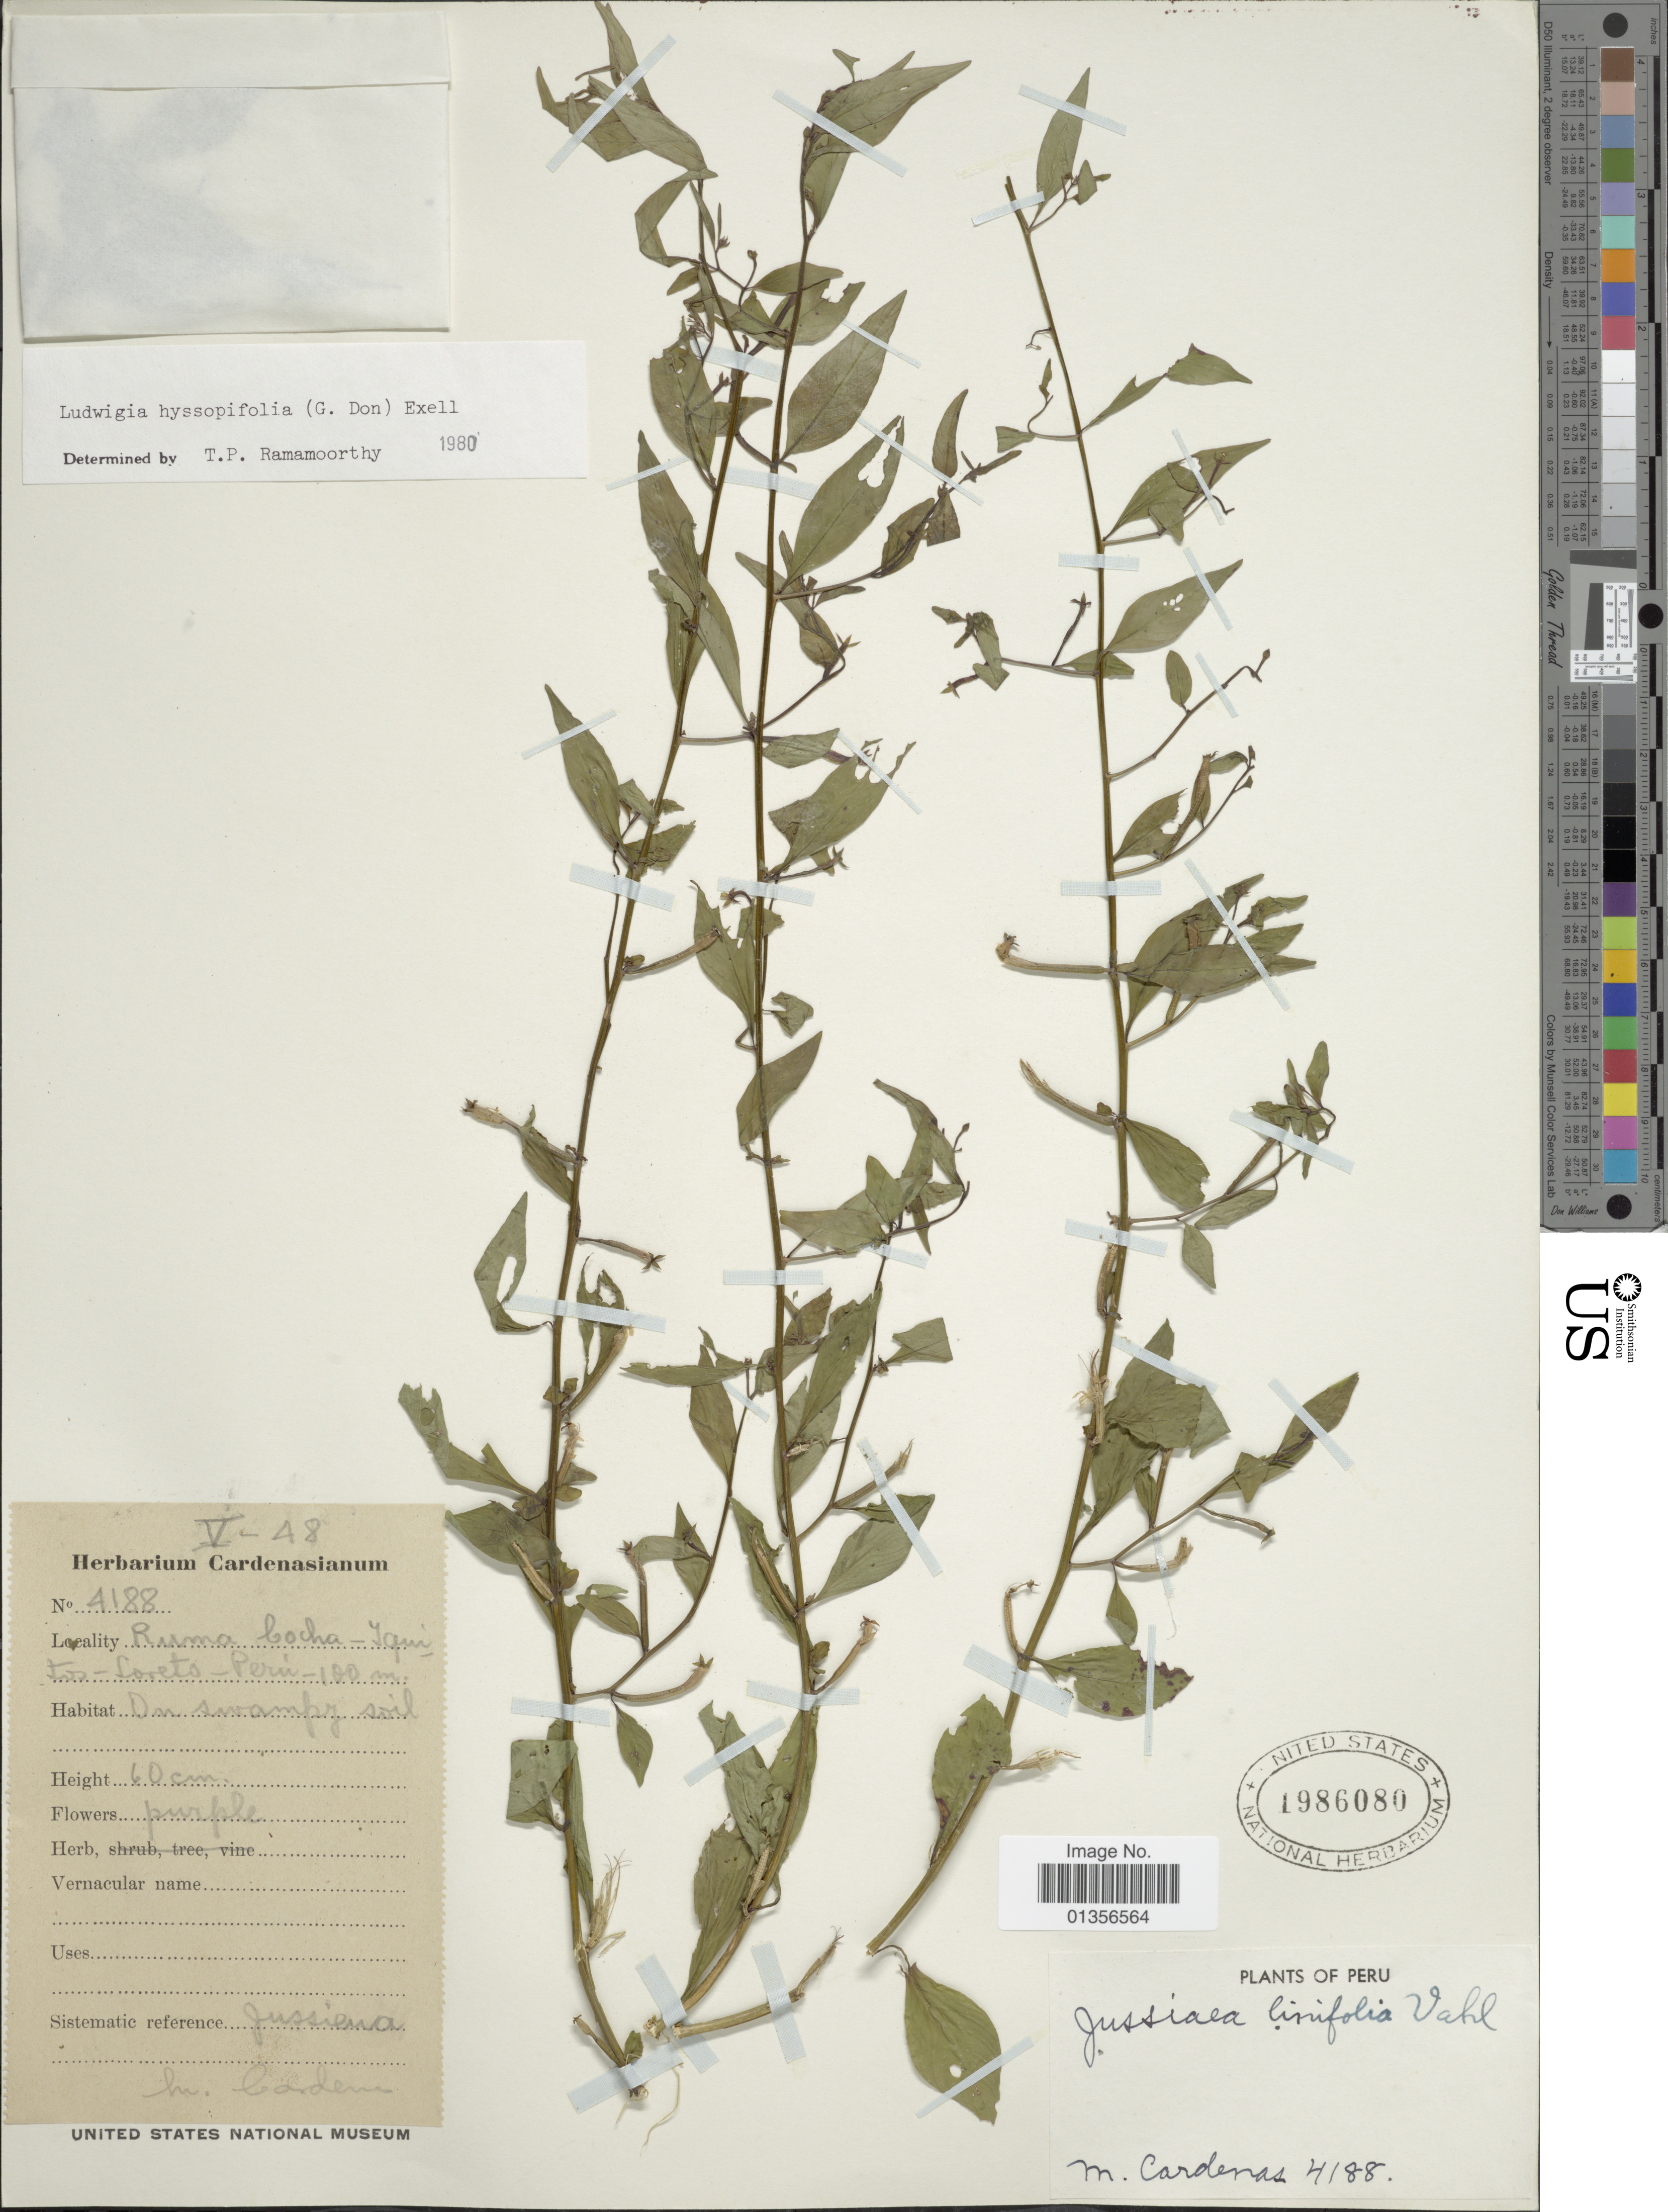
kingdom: Plantae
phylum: Tracheophyta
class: Magnoliopsida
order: Myrtales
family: Onagraceae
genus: Ludwigia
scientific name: Ludwigia hyssopifolia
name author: (G. Don) Exell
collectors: M. Cárdenas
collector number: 4188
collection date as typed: Transcribed d/m/y: /5/48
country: Peru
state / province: Loreto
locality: Ruma Cocha - Iquitos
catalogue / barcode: US 1986080